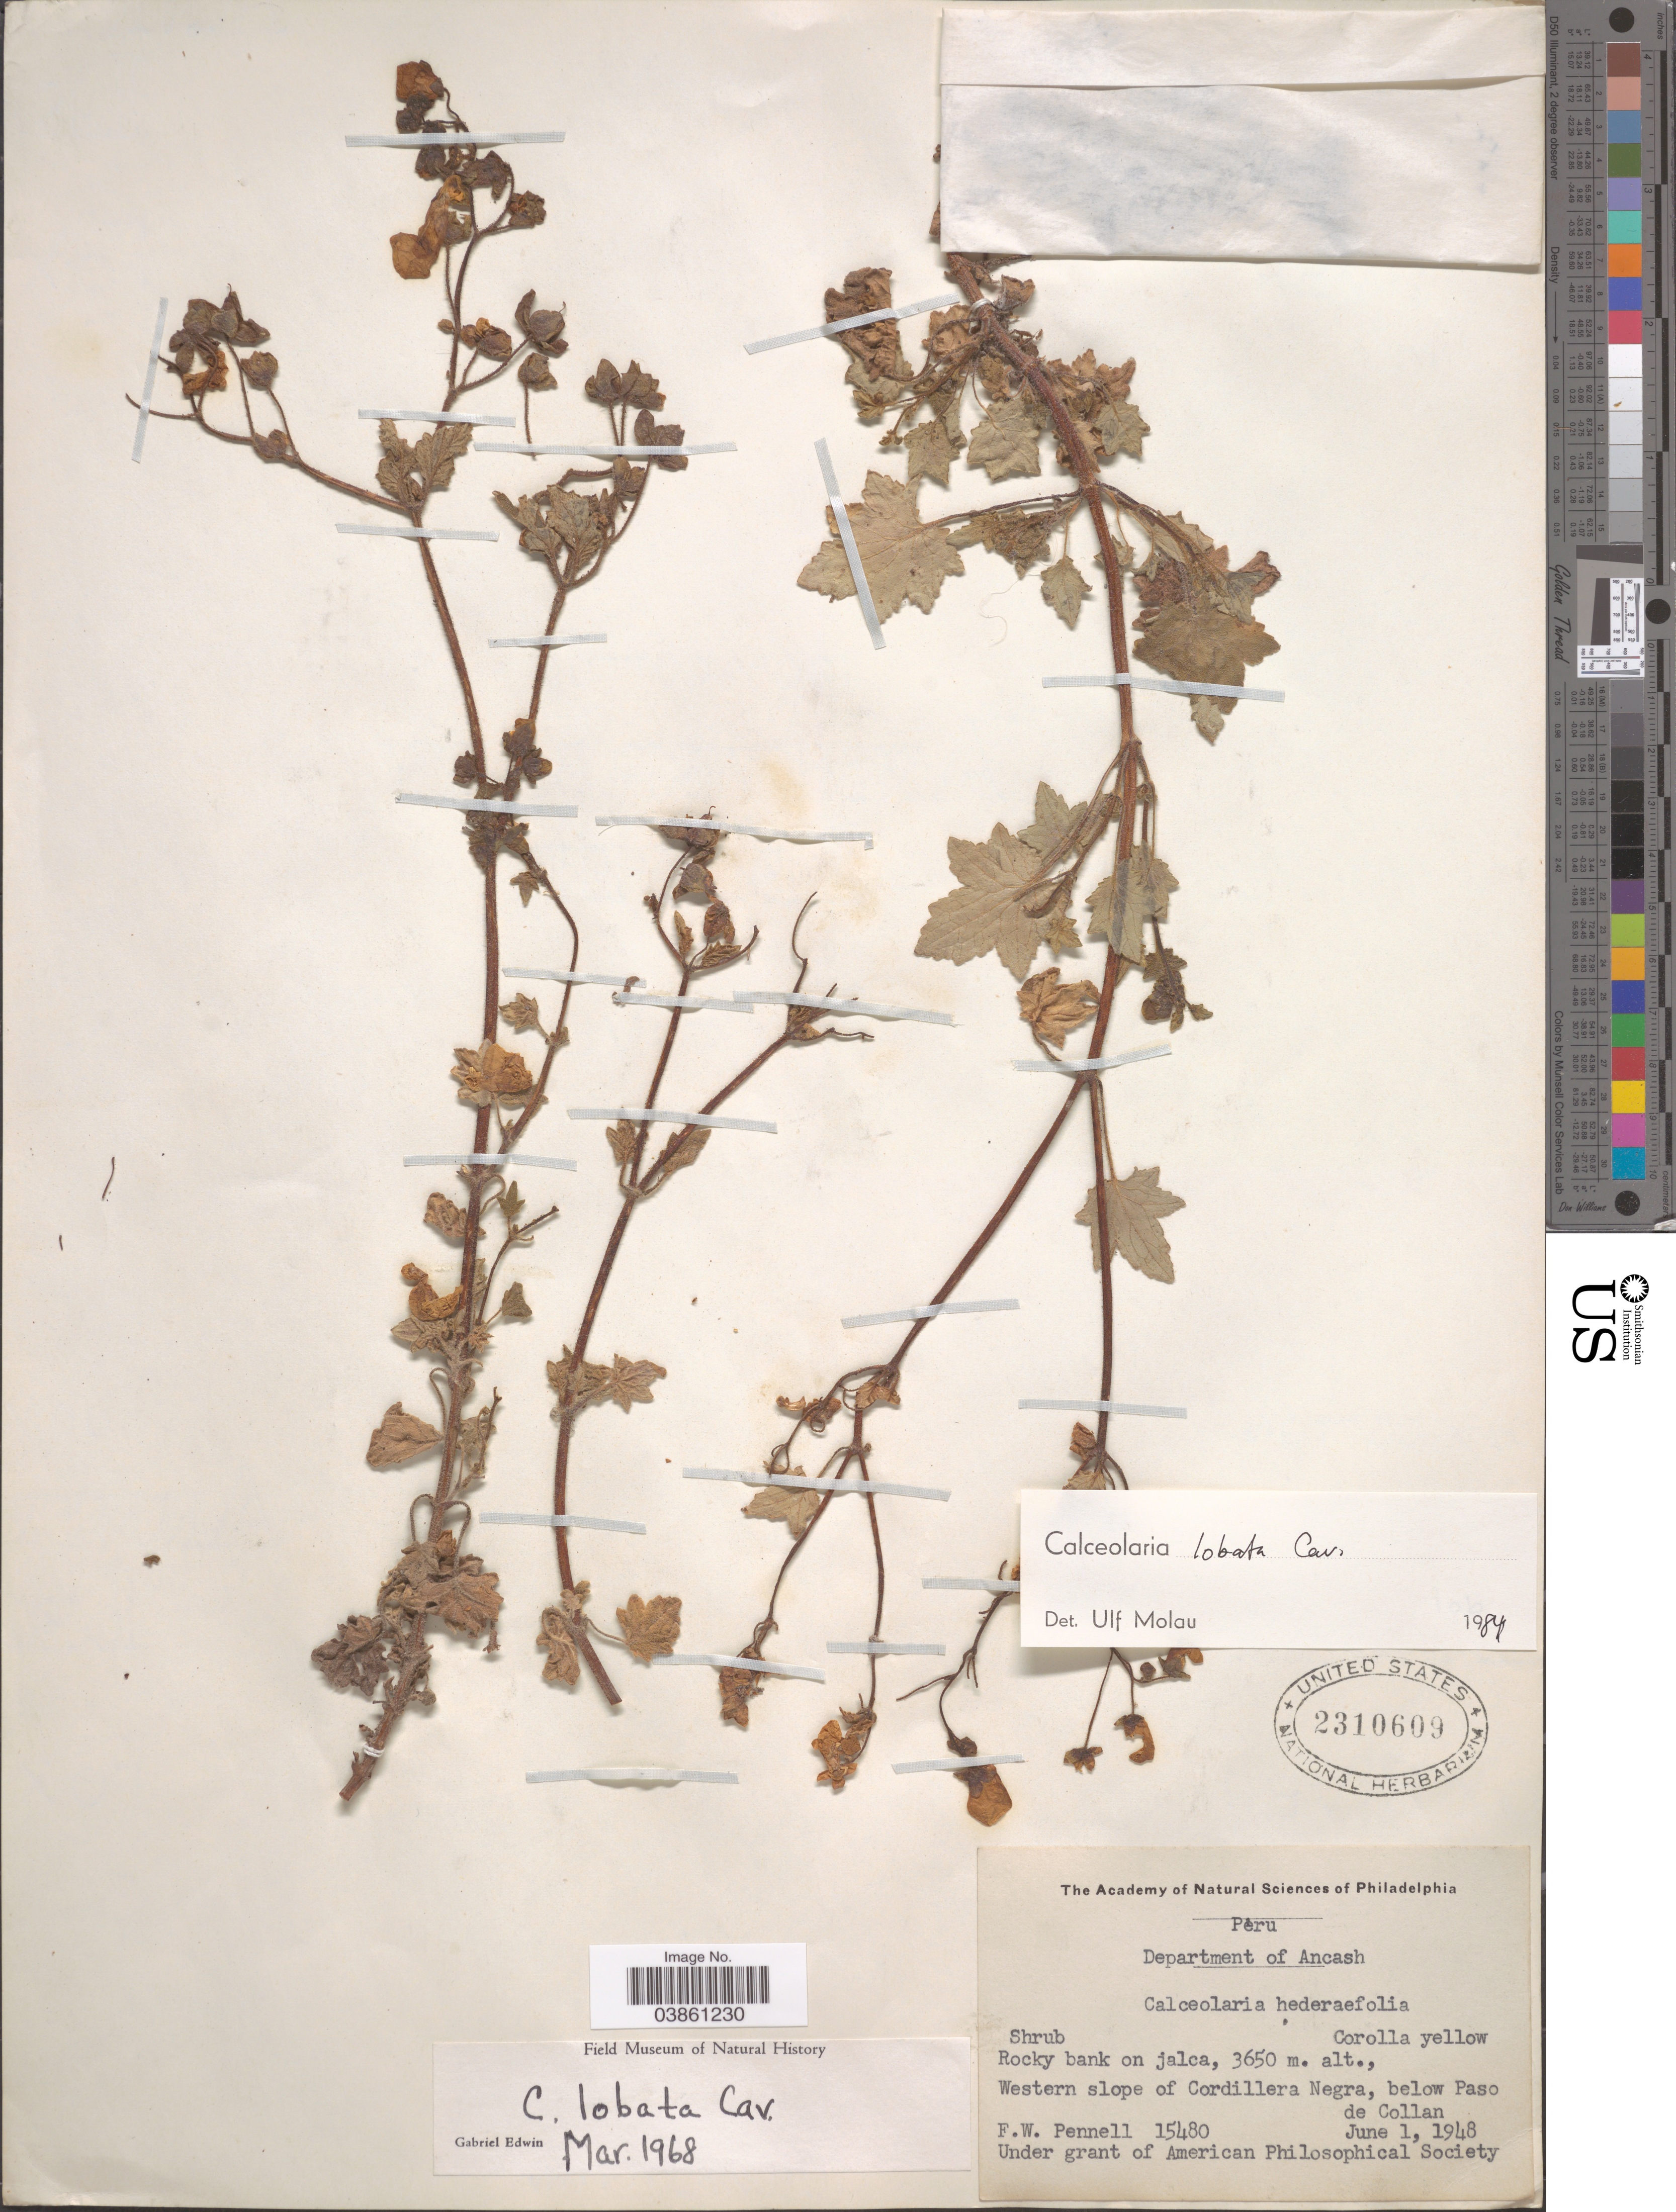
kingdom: Plantae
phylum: Tracheophyta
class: Magnoliopsida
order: Lamiales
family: Calceolariaceae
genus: Calceolaria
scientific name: Calceolaria lobata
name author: Cav.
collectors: F. W. Pennell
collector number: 15480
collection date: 1948-06-01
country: Peru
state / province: Ancash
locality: Department of Ancash. Rocky bank on jalca, Western slope of Cordillera Negra, below Paso de Collan.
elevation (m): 3650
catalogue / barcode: US 2310609